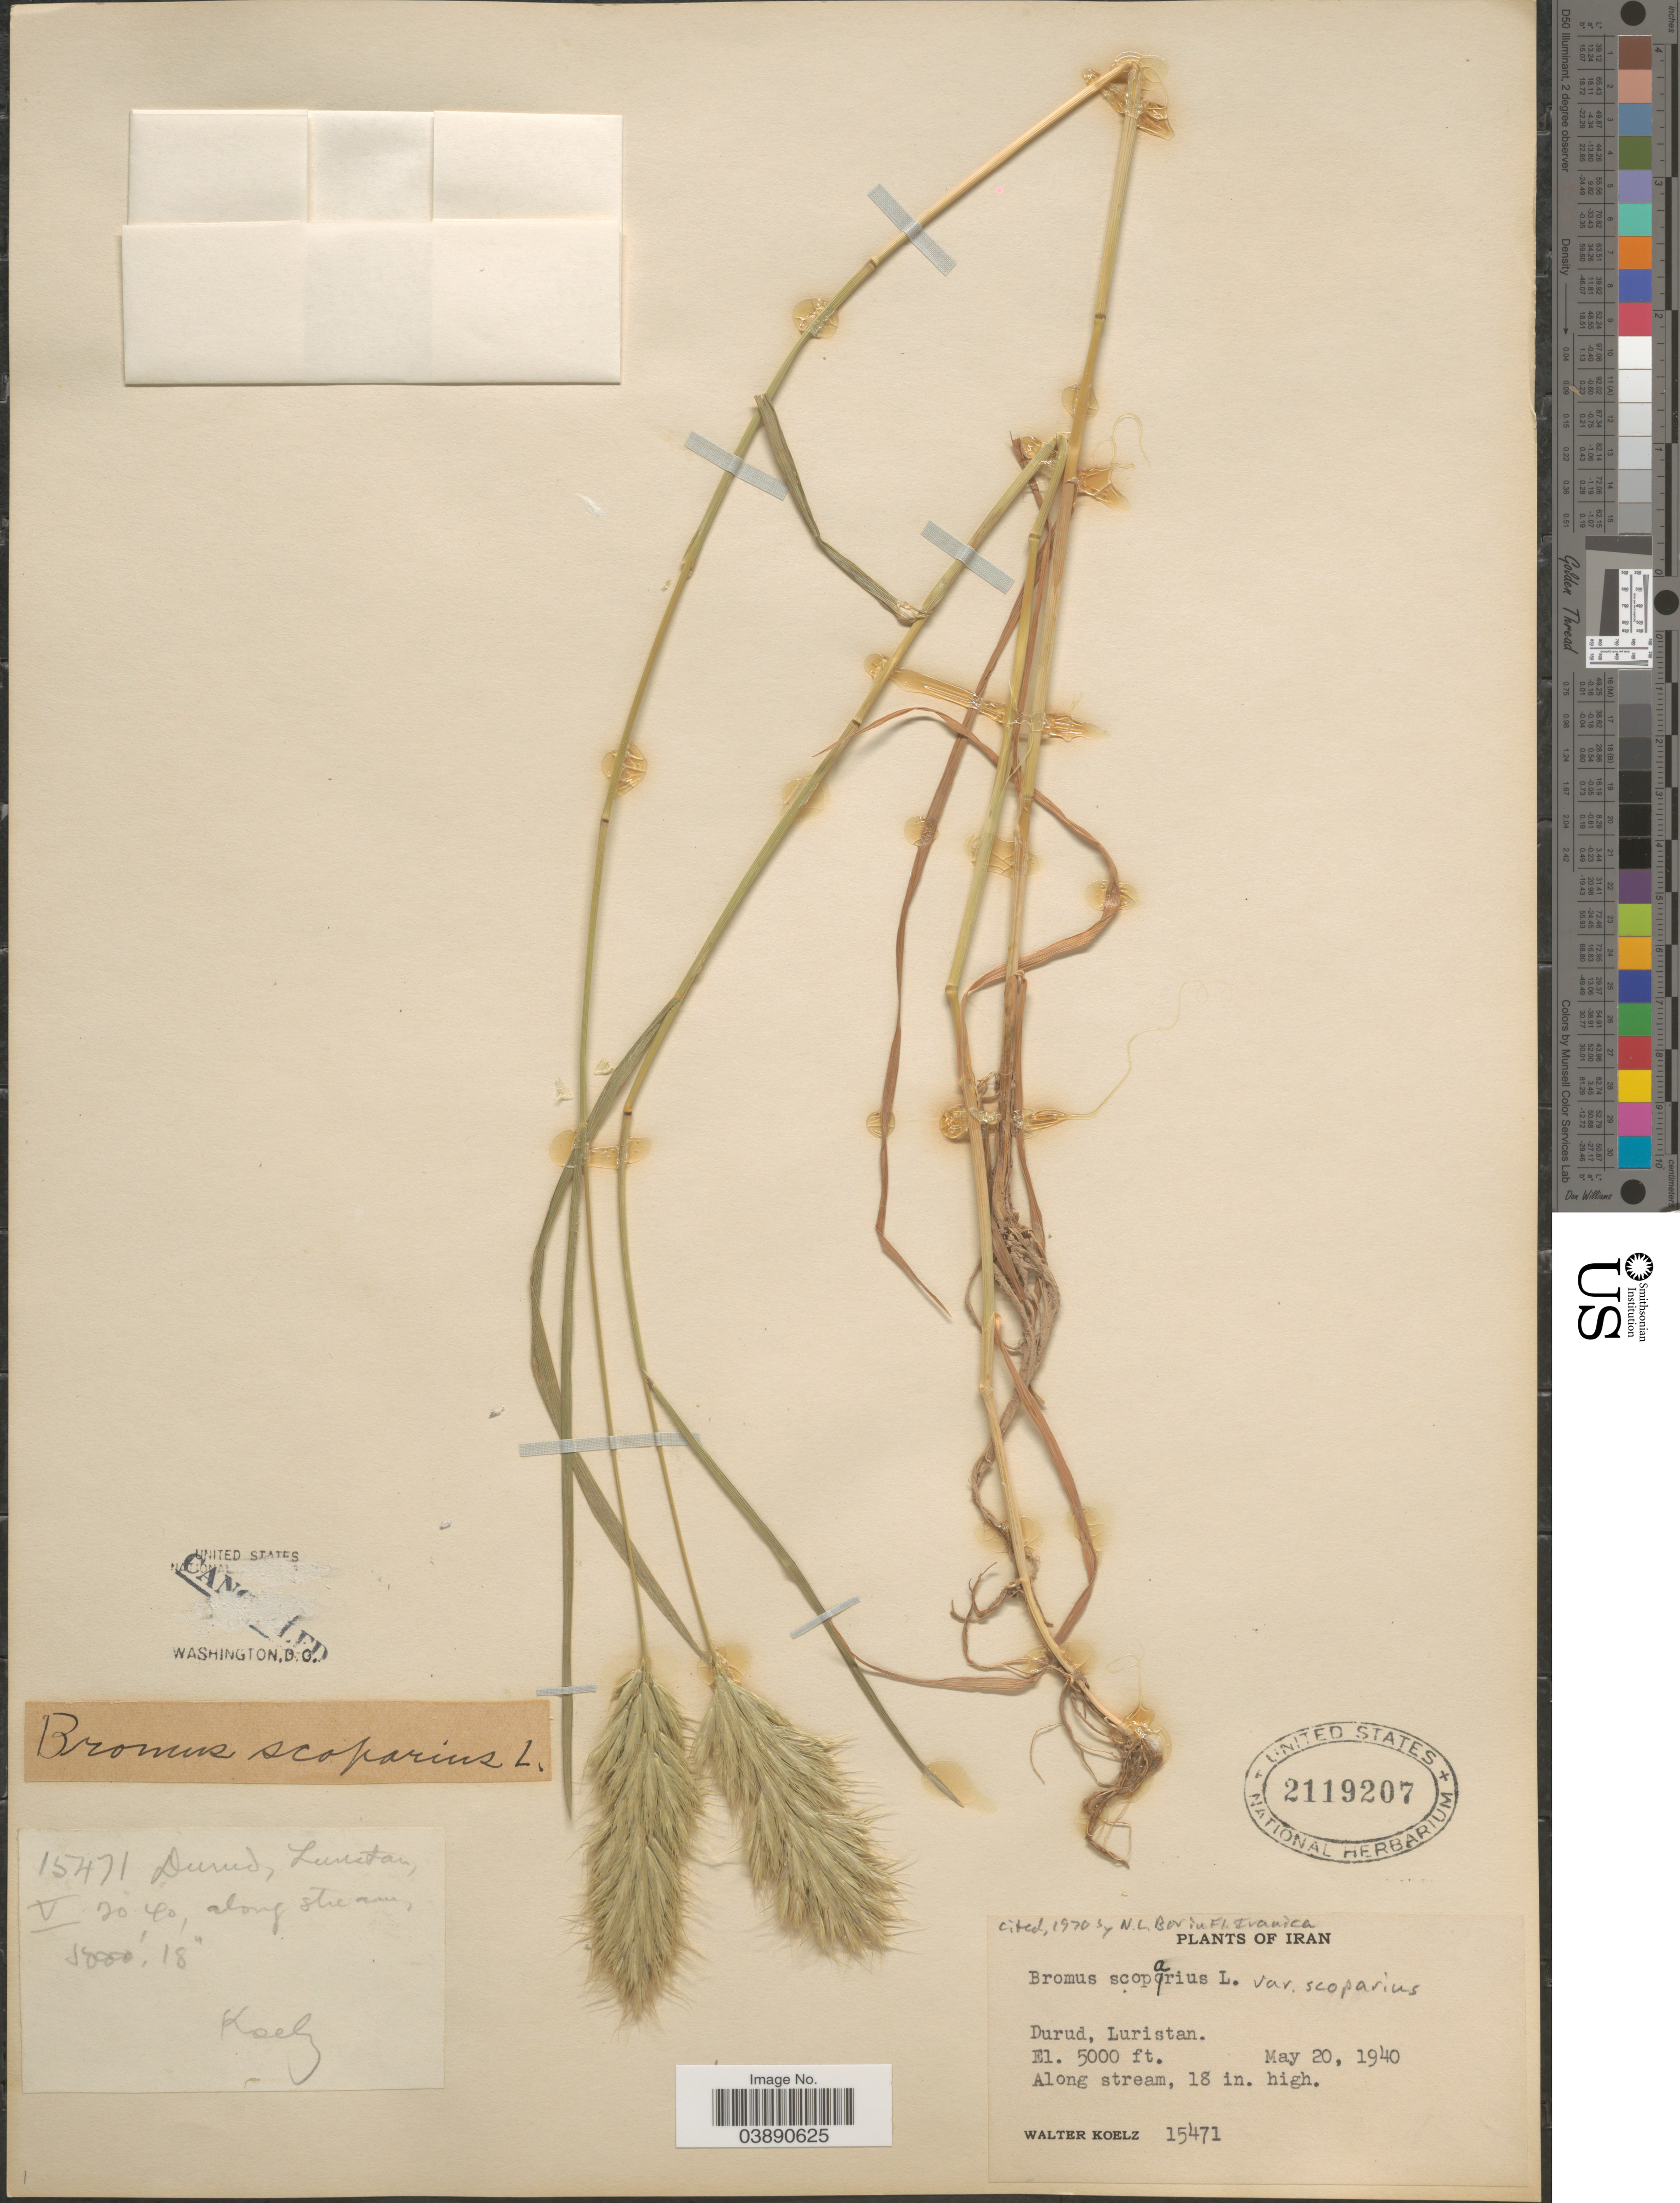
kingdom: Plantae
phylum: Tracheophyta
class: Liliopsida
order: Poales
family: Poaceae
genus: Bromus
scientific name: Bromus scoparius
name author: L.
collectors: W. N. Koelz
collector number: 15471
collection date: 1940-05-20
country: Iran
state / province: Lorestan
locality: Durud, Luritstan.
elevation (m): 1524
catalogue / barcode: US 2119207